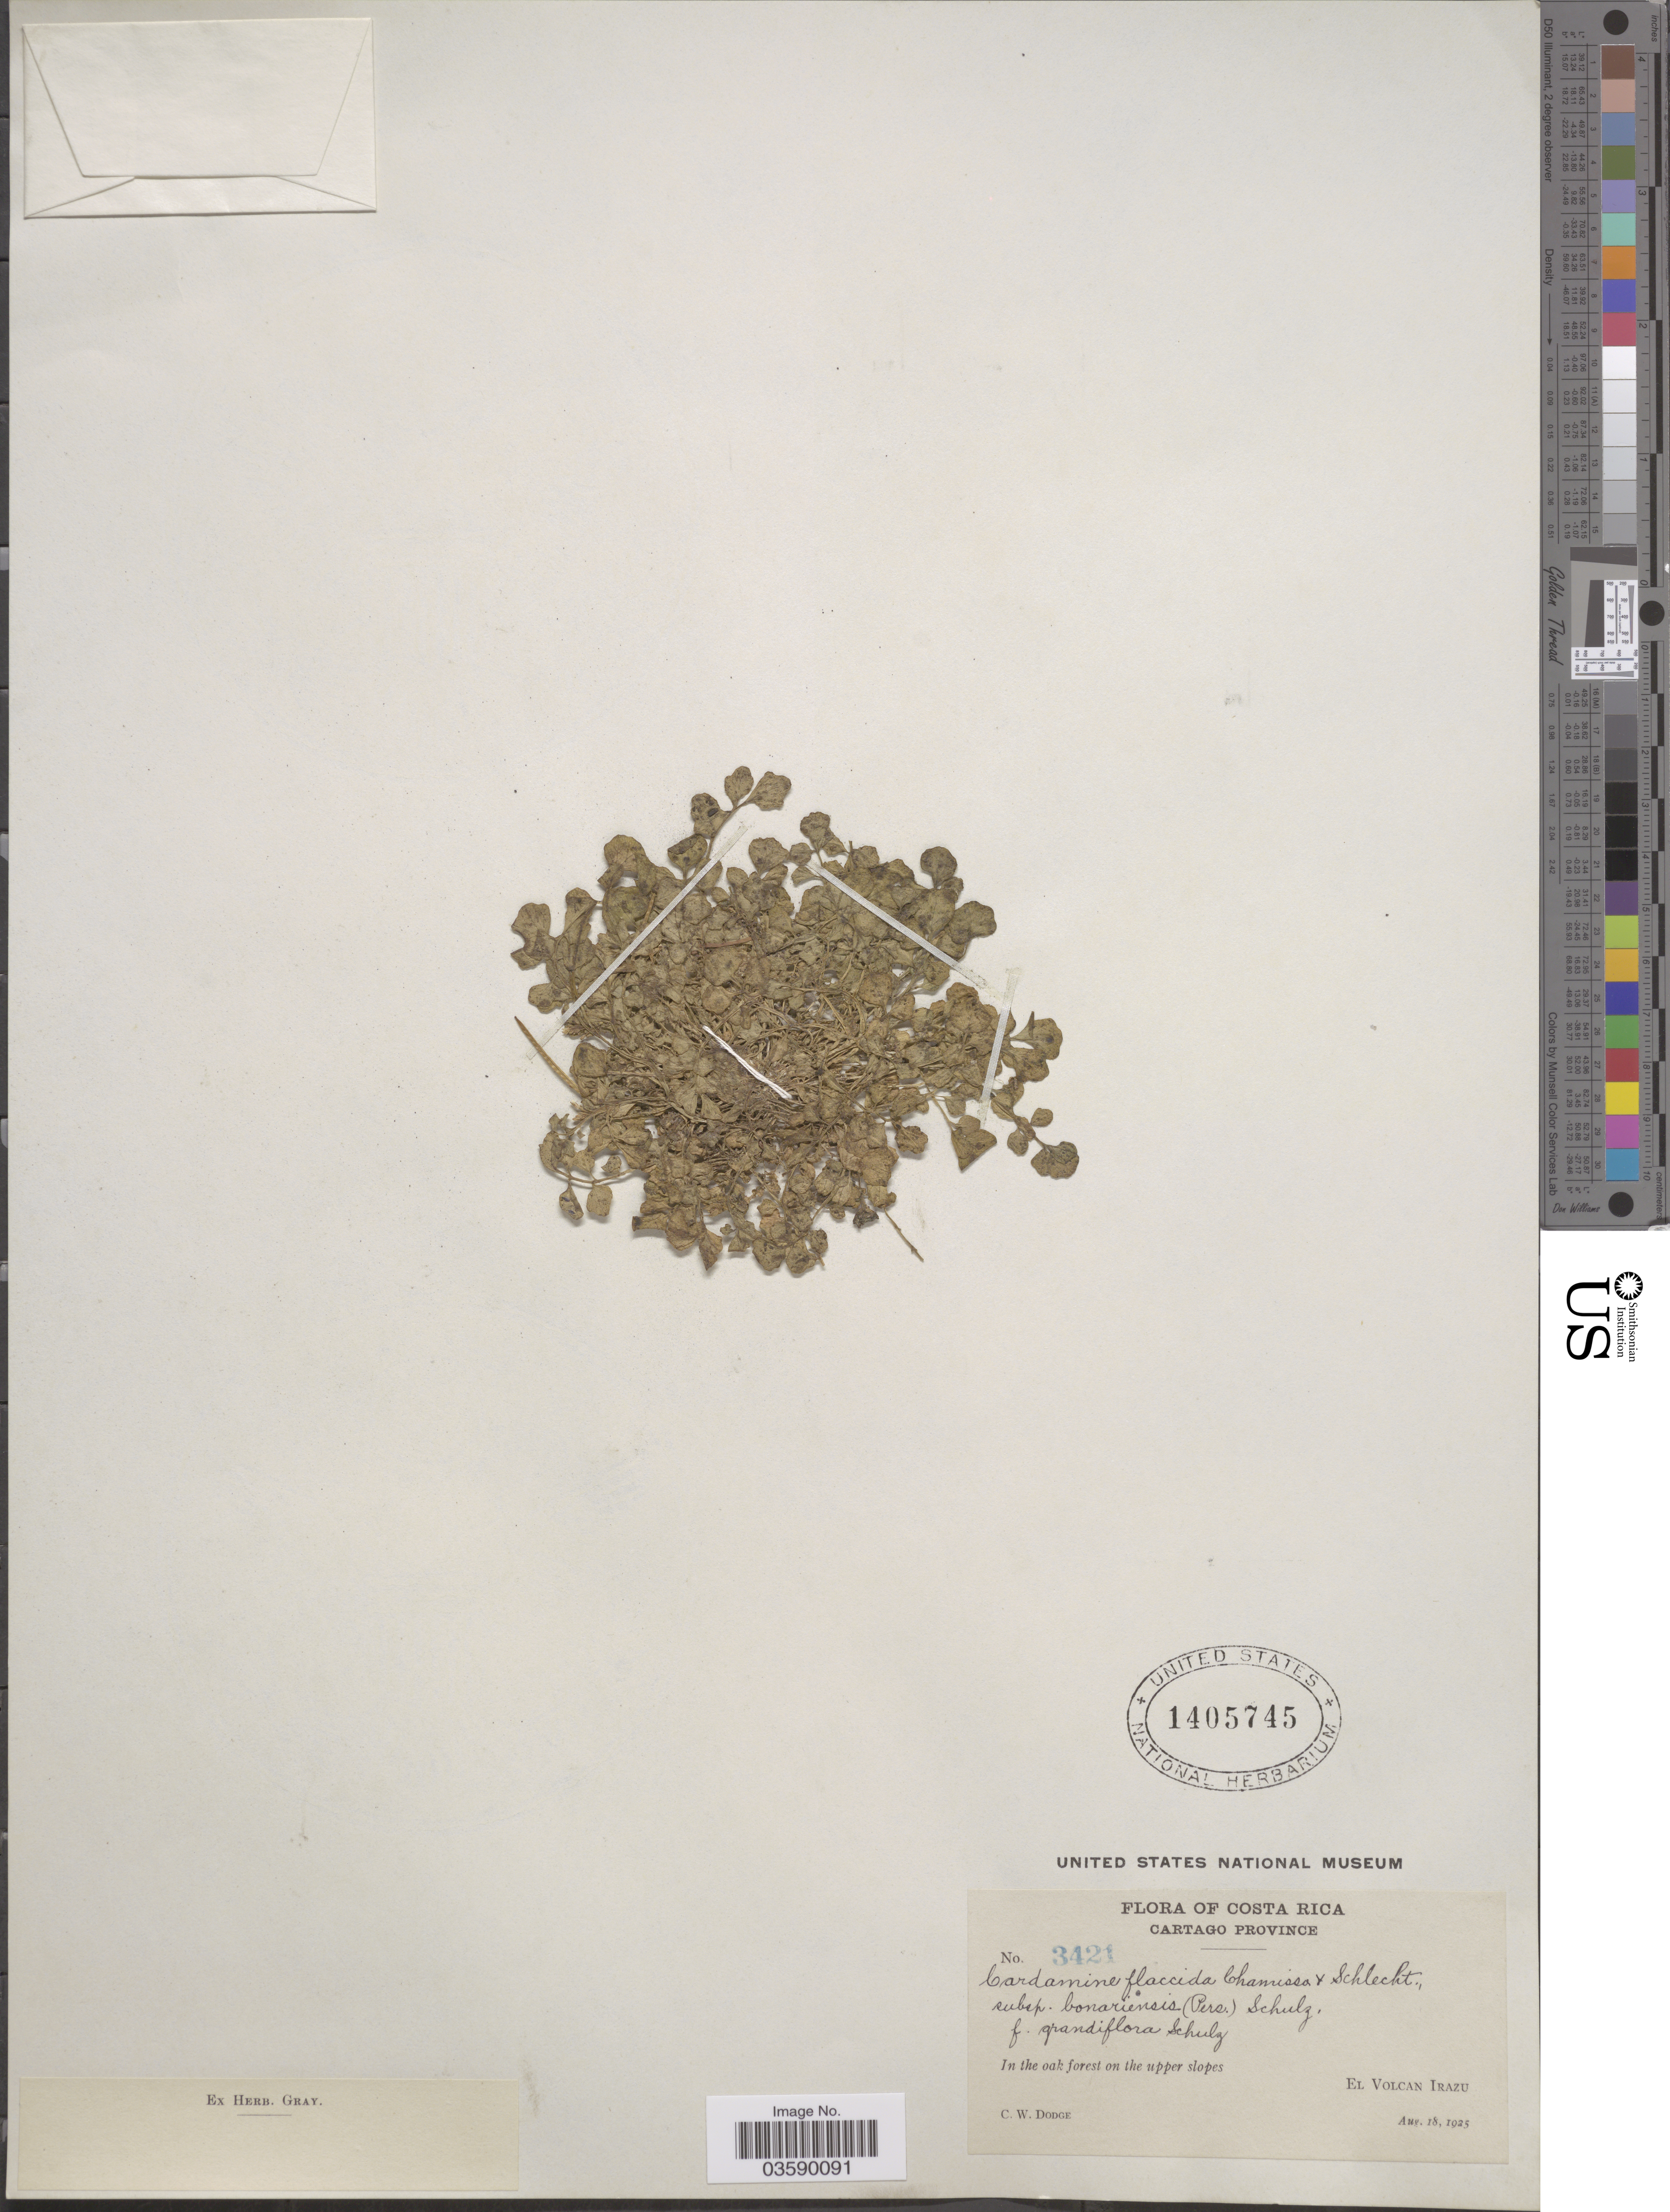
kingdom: Plantae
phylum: Tracheophyta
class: Magnoliopsida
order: Brassicales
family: Brassicaceae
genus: Cardamine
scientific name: Cardamine eremita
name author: Standl. & Steyerm.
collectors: C. Dodge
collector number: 3421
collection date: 1925-08-18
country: Costa Rica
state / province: Cartago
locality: In the oak forest on the upper slopes. El Volcon Irazu.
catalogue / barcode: US 1405745